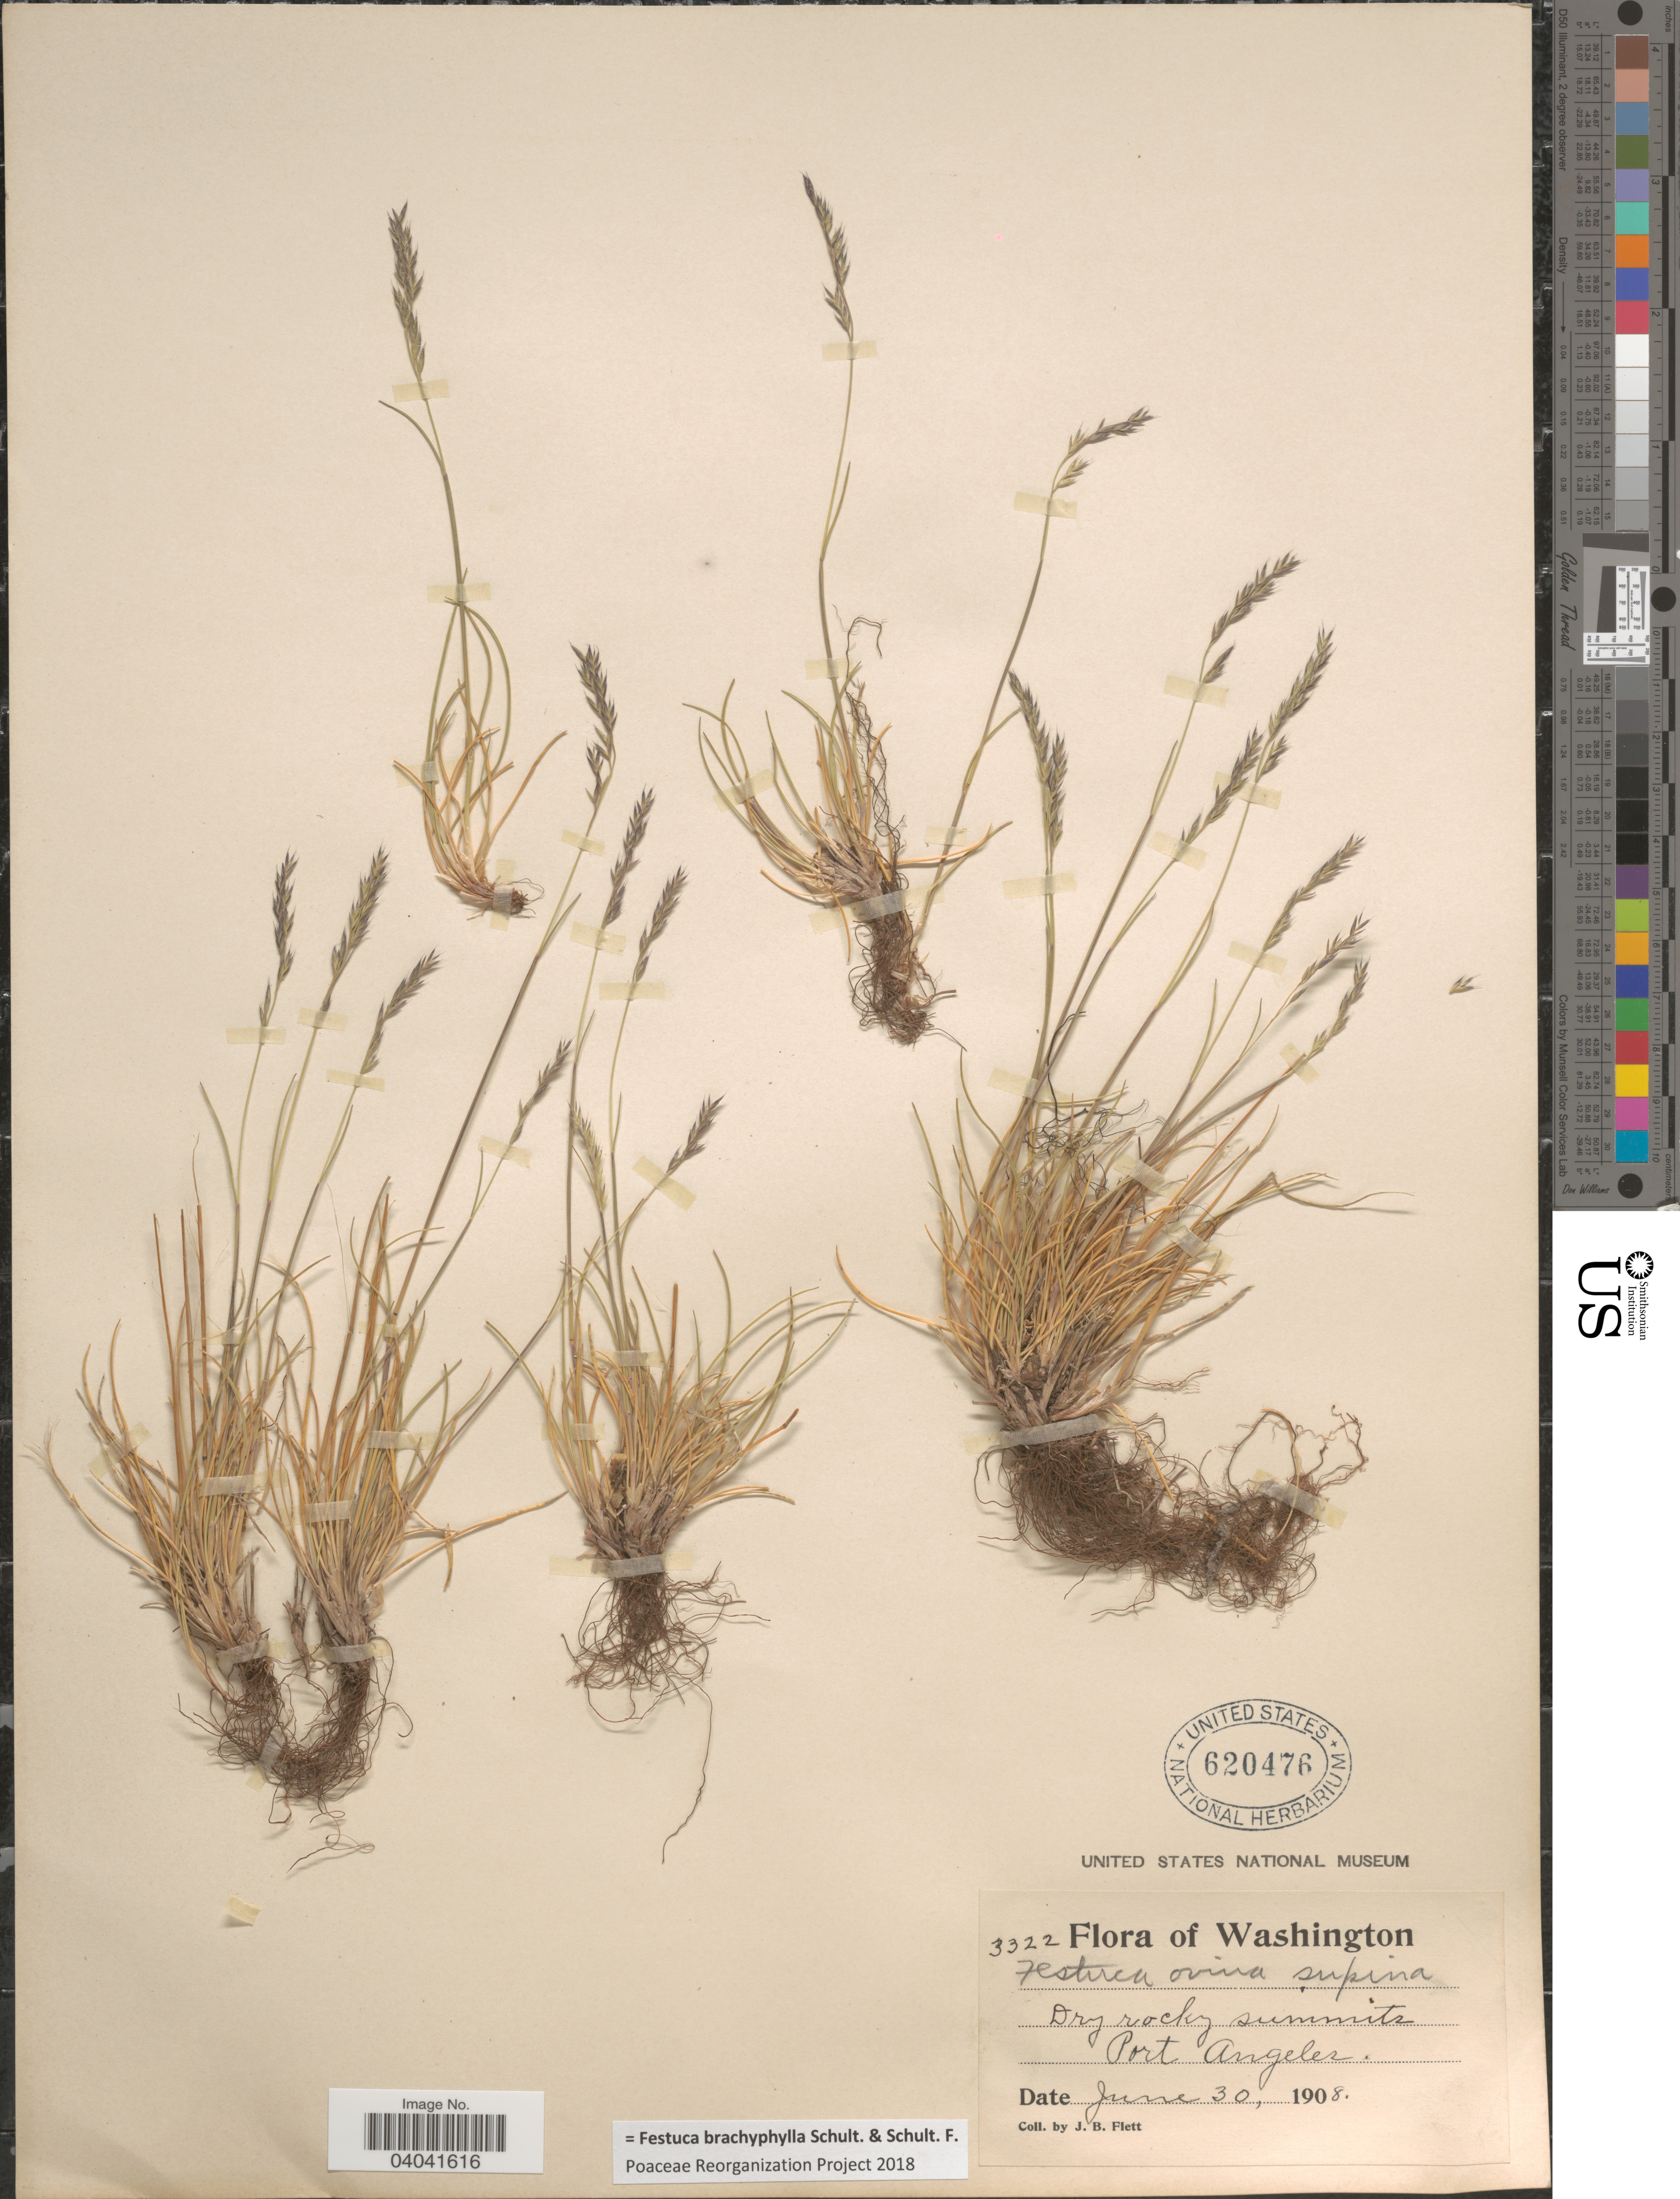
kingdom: Plantae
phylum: Tracheophyta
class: Liliopsida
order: Poales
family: Poaceae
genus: Festuca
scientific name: Festuca brachyphylla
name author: Schult. & Schult. f.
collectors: J. Flett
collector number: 3322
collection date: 1908-06-30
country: United States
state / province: Washington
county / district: Clallam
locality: Port Angeles.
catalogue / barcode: US 620476